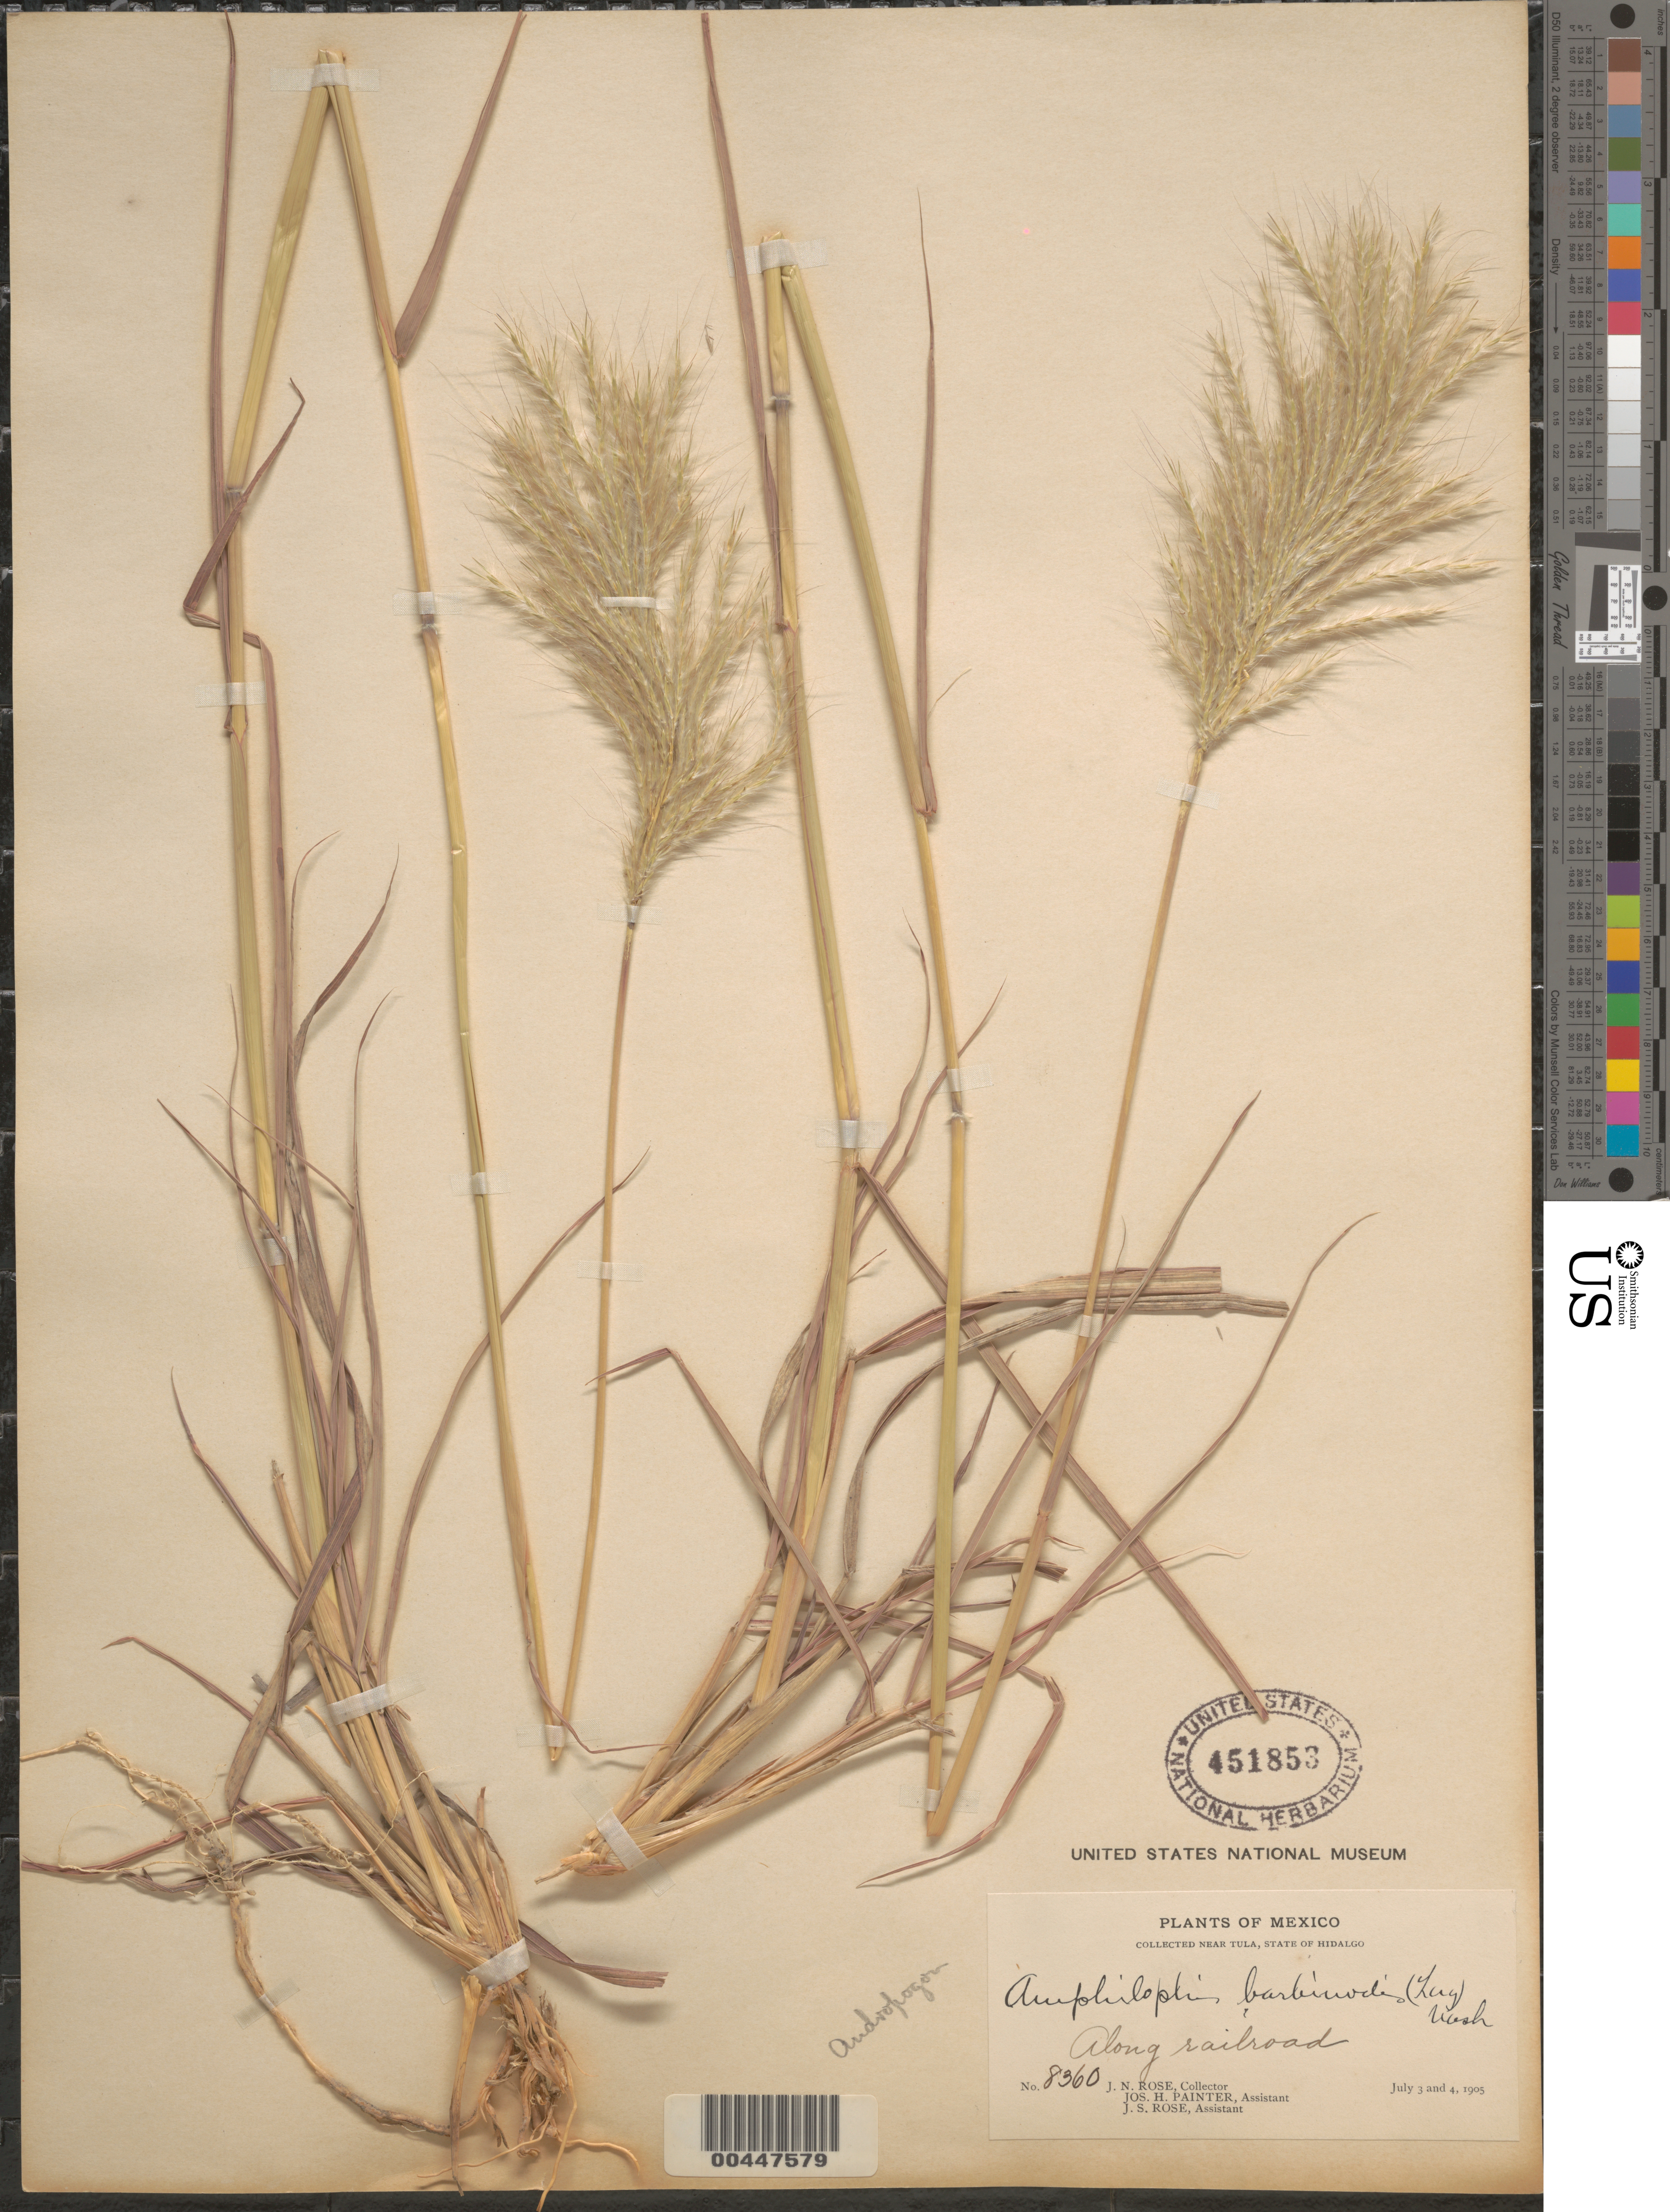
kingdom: Plantae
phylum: Tracheophyta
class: Liliopsida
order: Poales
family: Poaceae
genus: Andropogon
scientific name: Andropogon barbinodis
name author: Lag.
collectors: J. N. Rose, J. H. Painter & J. S. Rose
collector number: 8360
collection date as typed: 3 Jul 1905 to 4 Jul 1905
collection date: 1905-07-03/1905-07-04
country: Mexico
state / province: Hidalgo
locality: Near Tula, along railroad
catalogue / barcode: US 451853